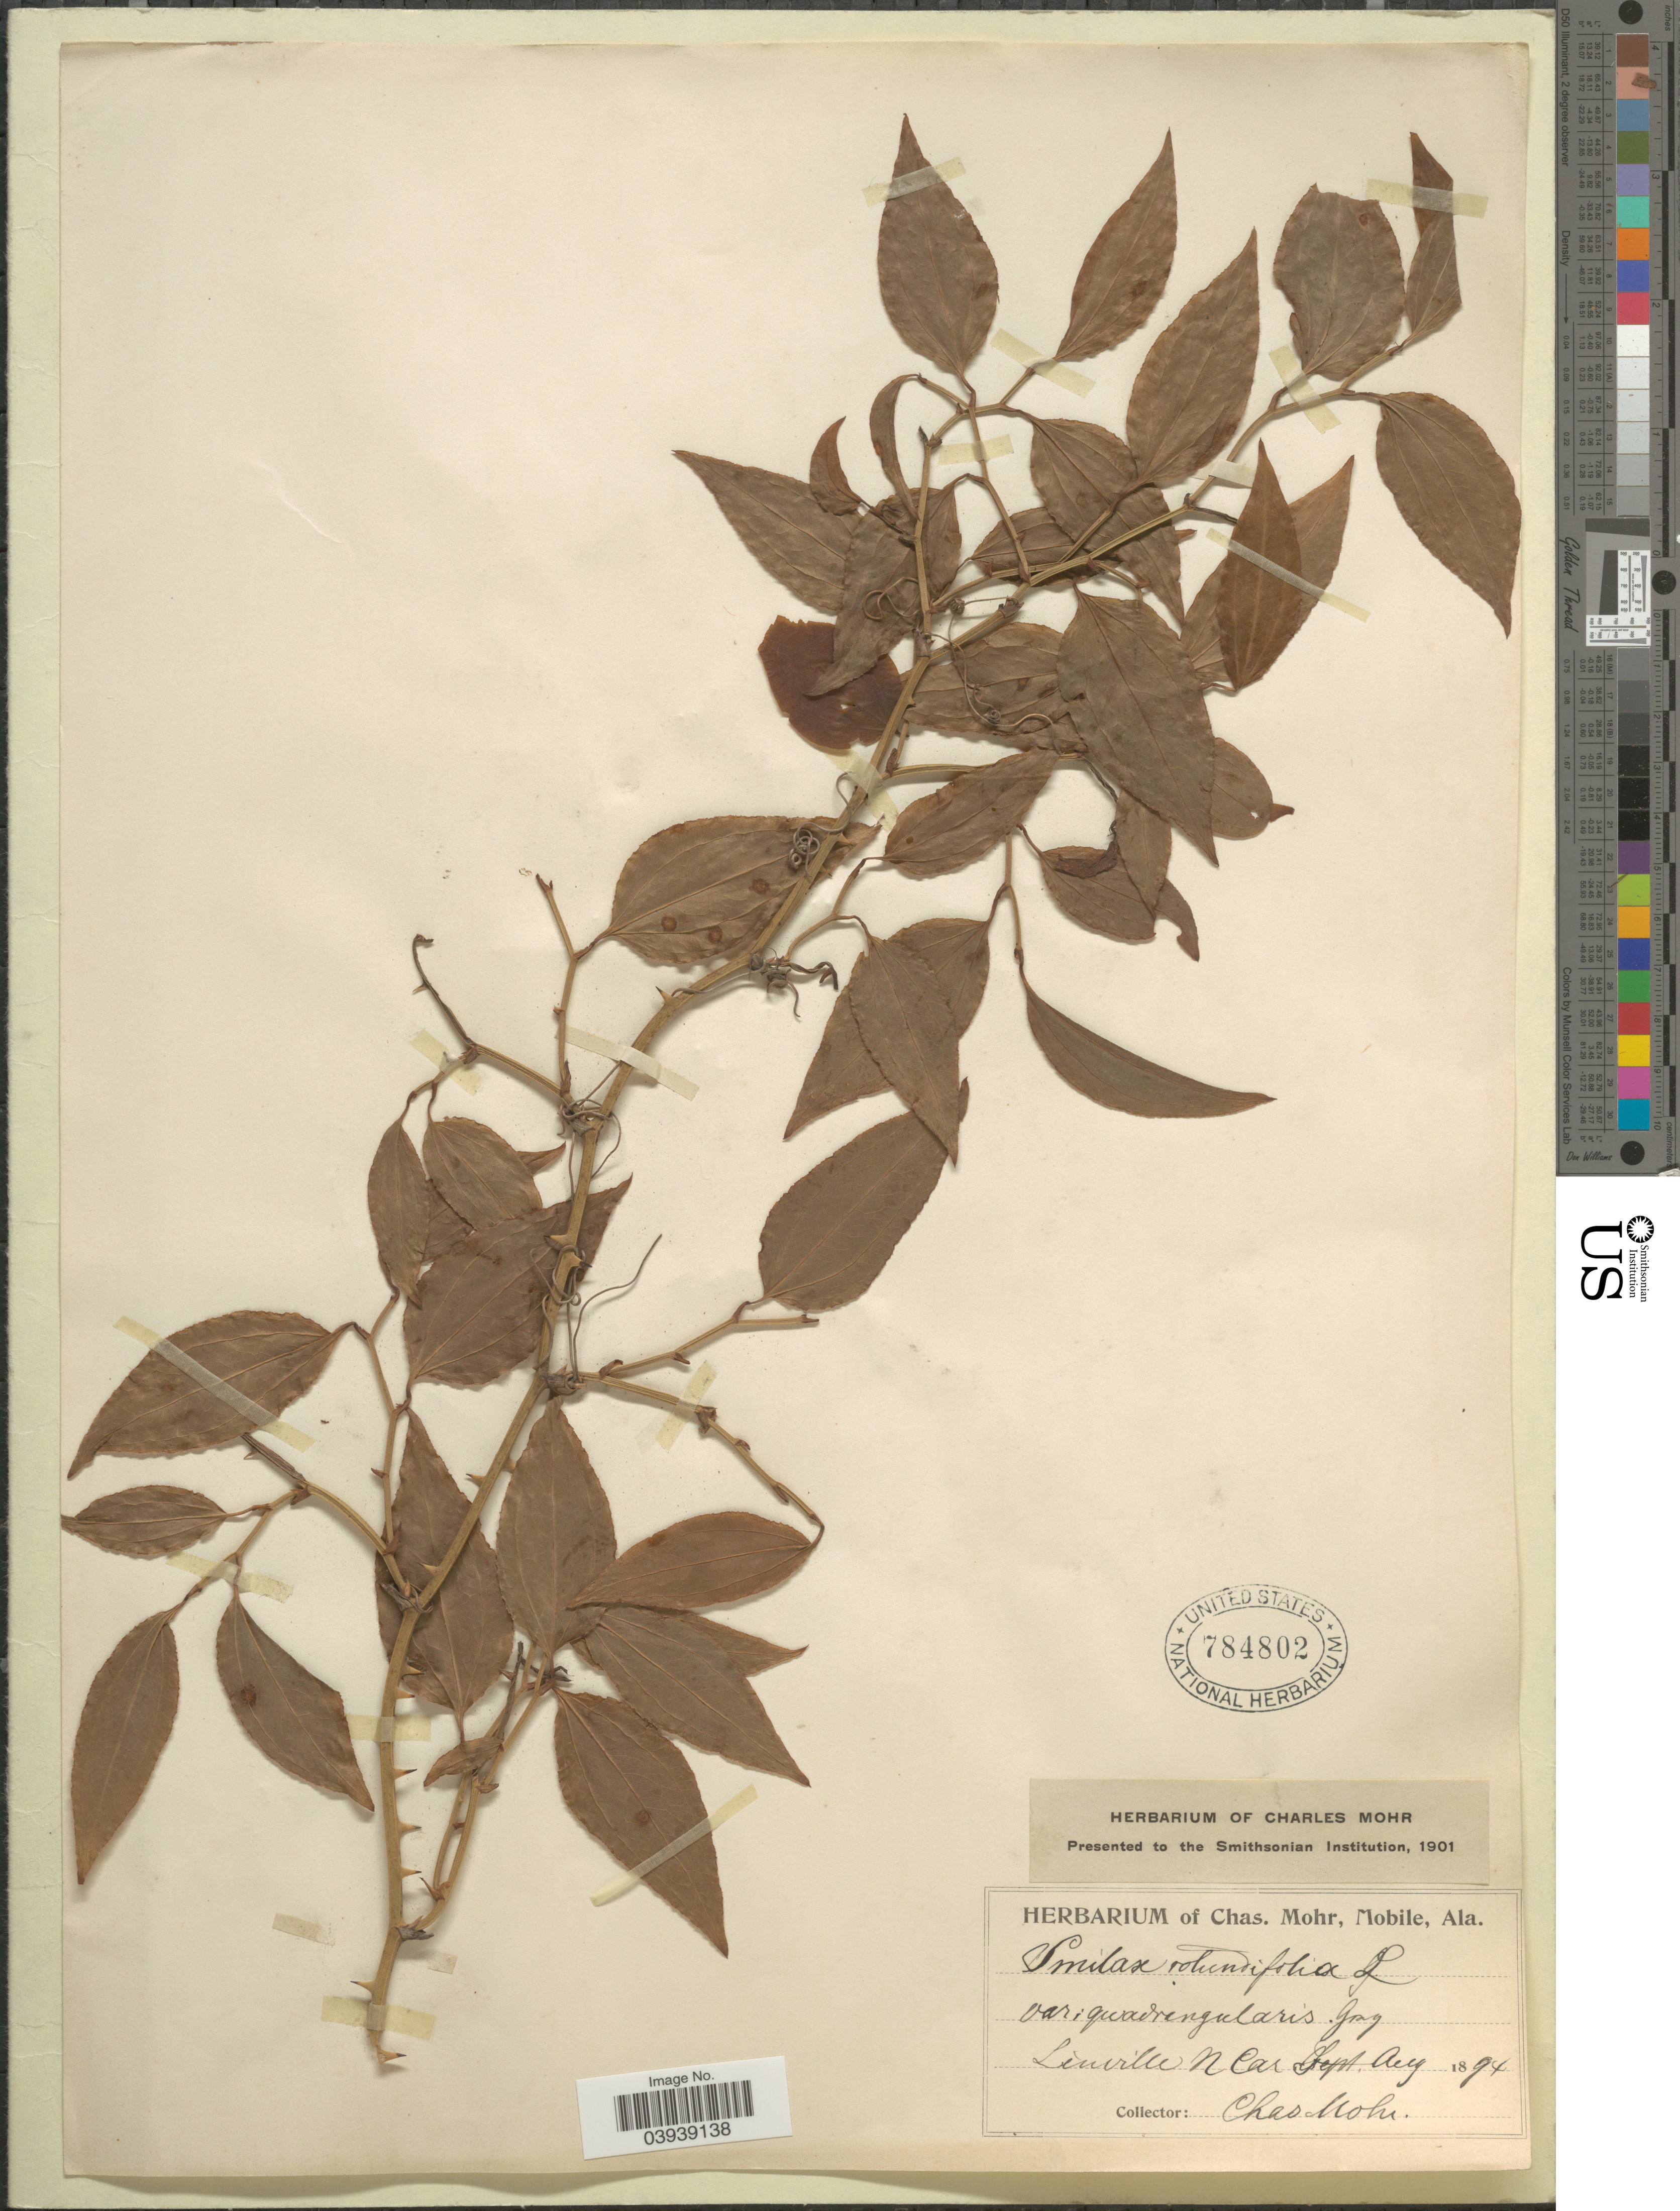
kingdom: Plantae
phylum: Tracheophyta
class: Liliopsida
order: Liliales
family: Smilacaceae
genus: Smilax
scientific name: Smilax rotundifolia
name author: L.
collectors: Mohr, C. T. (herbarium)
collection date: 1894-08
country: United States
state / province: North Carolina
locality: Linville N. Car.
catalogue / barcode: US 784802